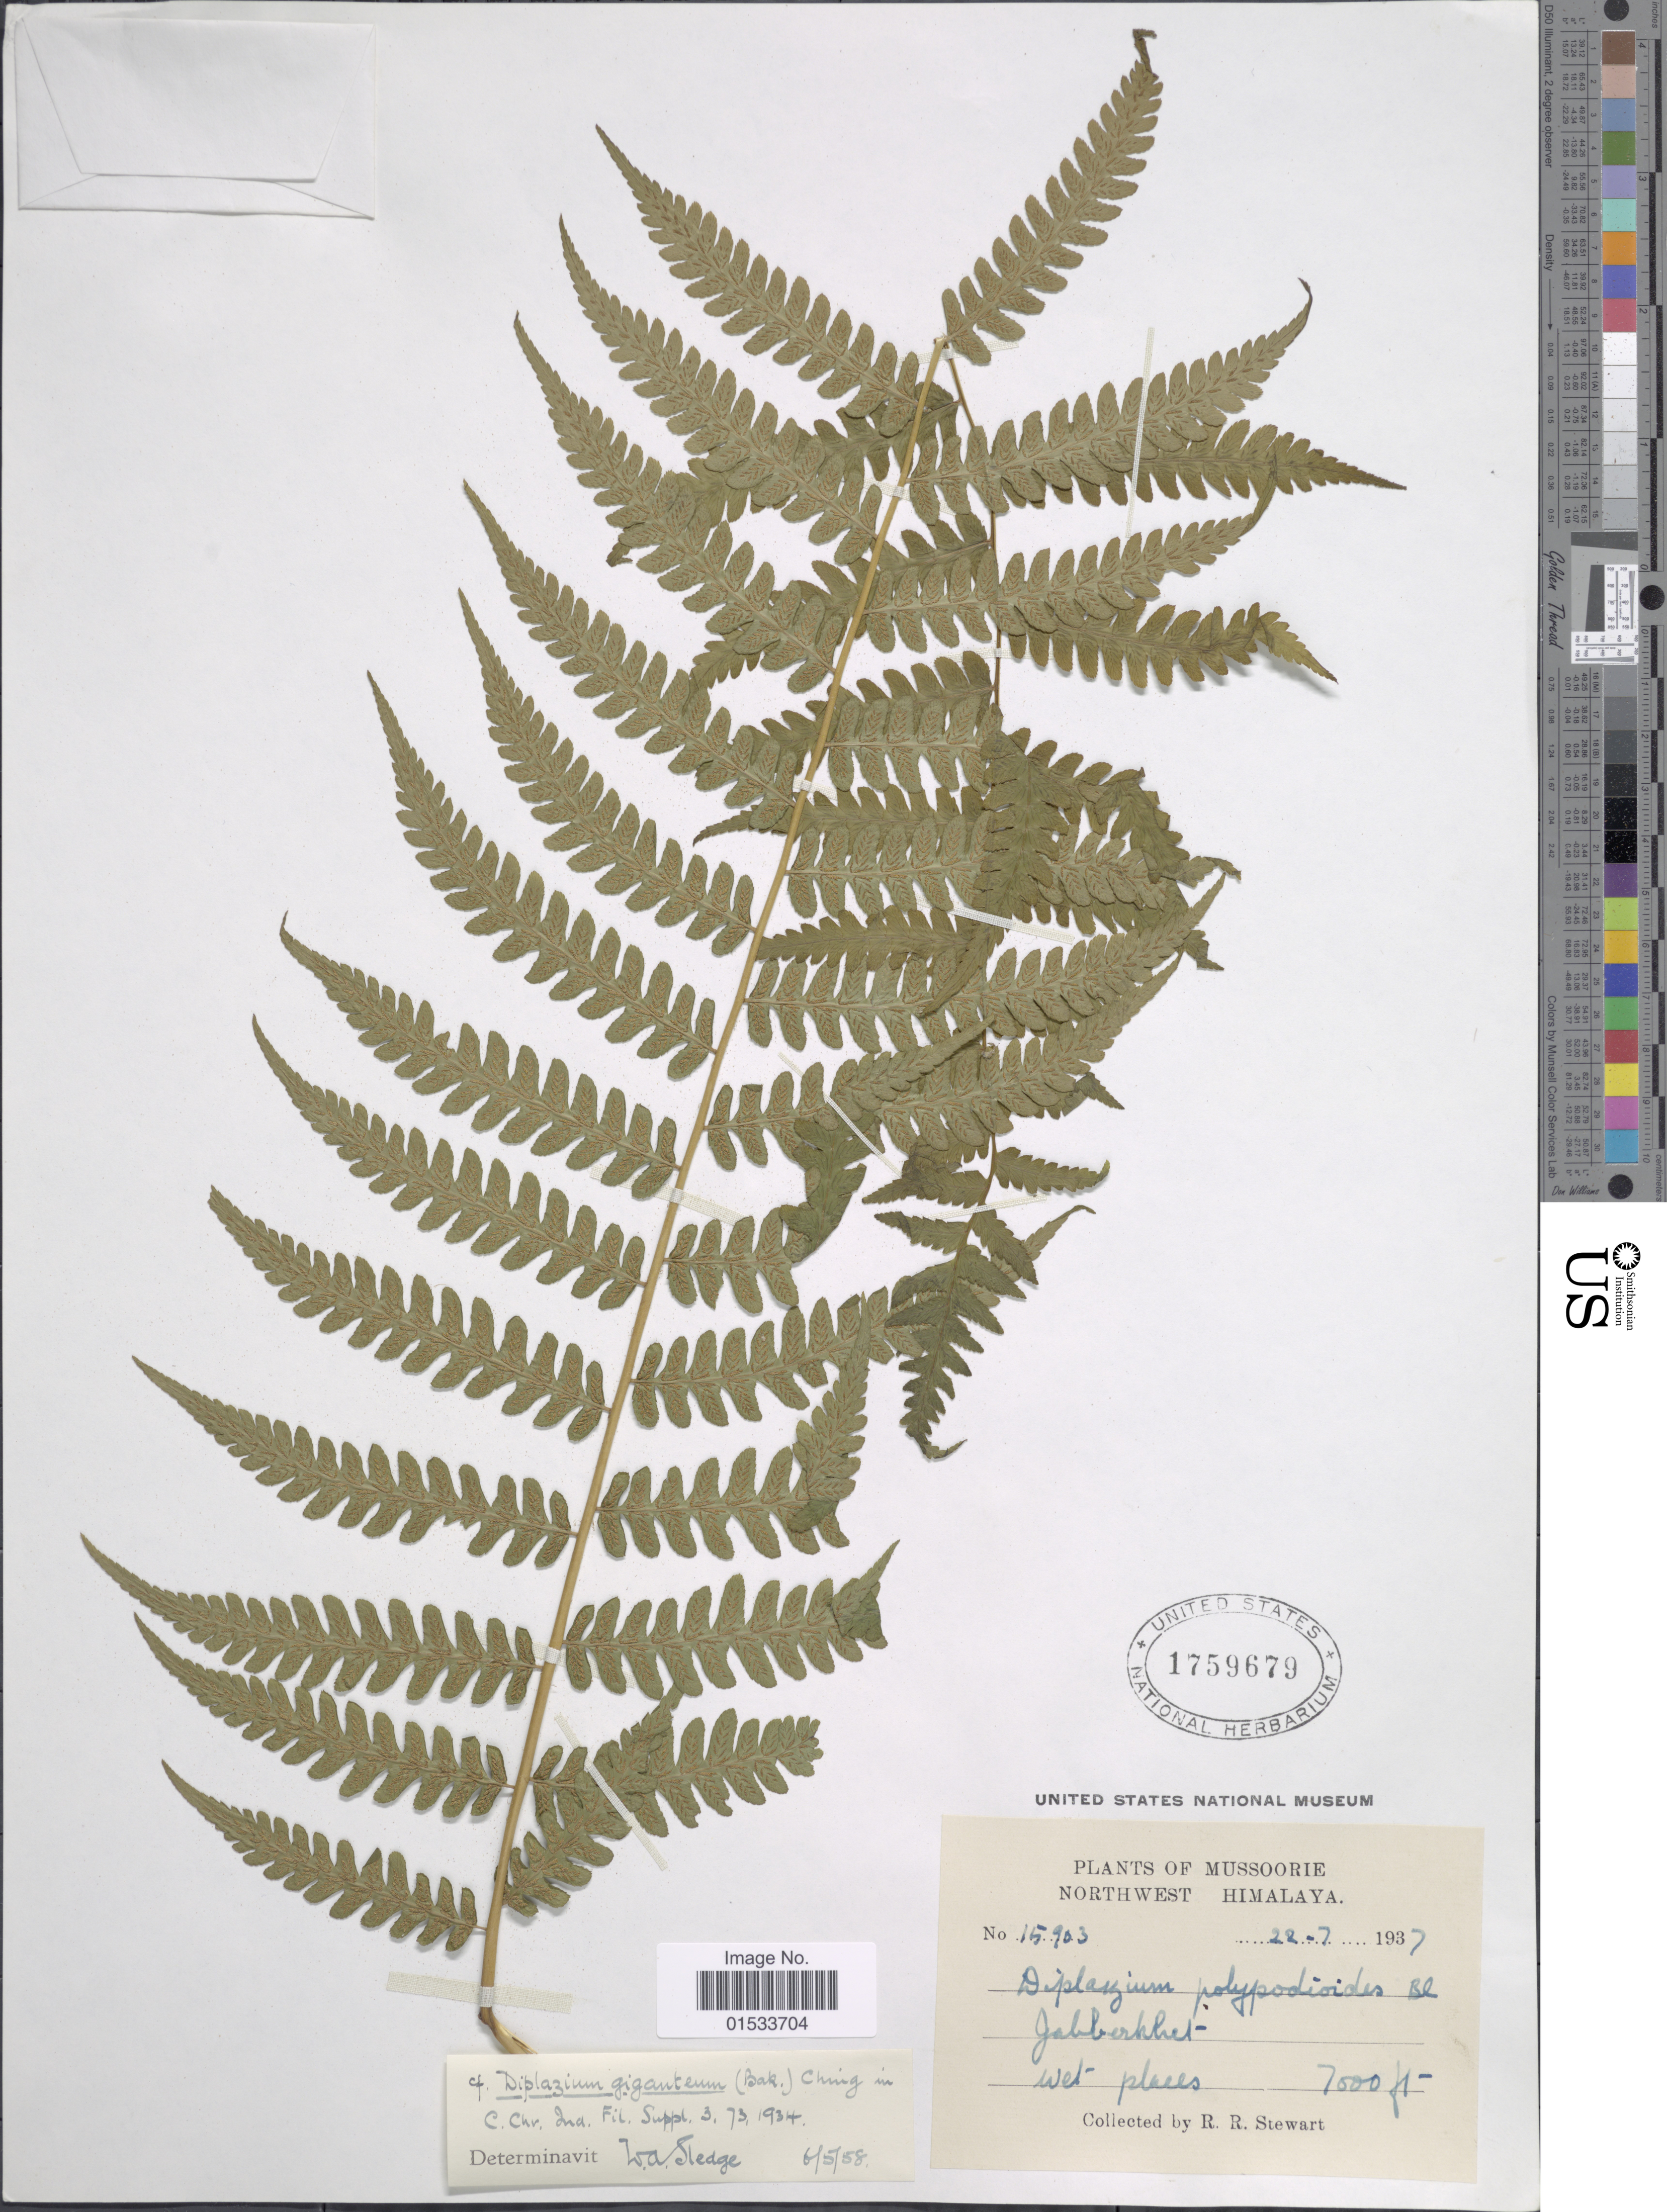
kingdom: Plantae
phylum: Tracheophyta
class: Polypodiopsida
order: Polypodiales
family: Athyriaceae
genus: Diplazium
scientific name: Diplazium frondosum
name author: C. Chr.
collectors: R. R. Stewart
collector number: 15903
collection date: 1937-07-22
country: India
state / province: Uttarakhand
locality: Mussoorie, Northwest Himalaya, Jabberkhet (Jabarkhet), wet places. Mussoorie.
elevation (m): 2134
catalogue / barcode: US 1759679